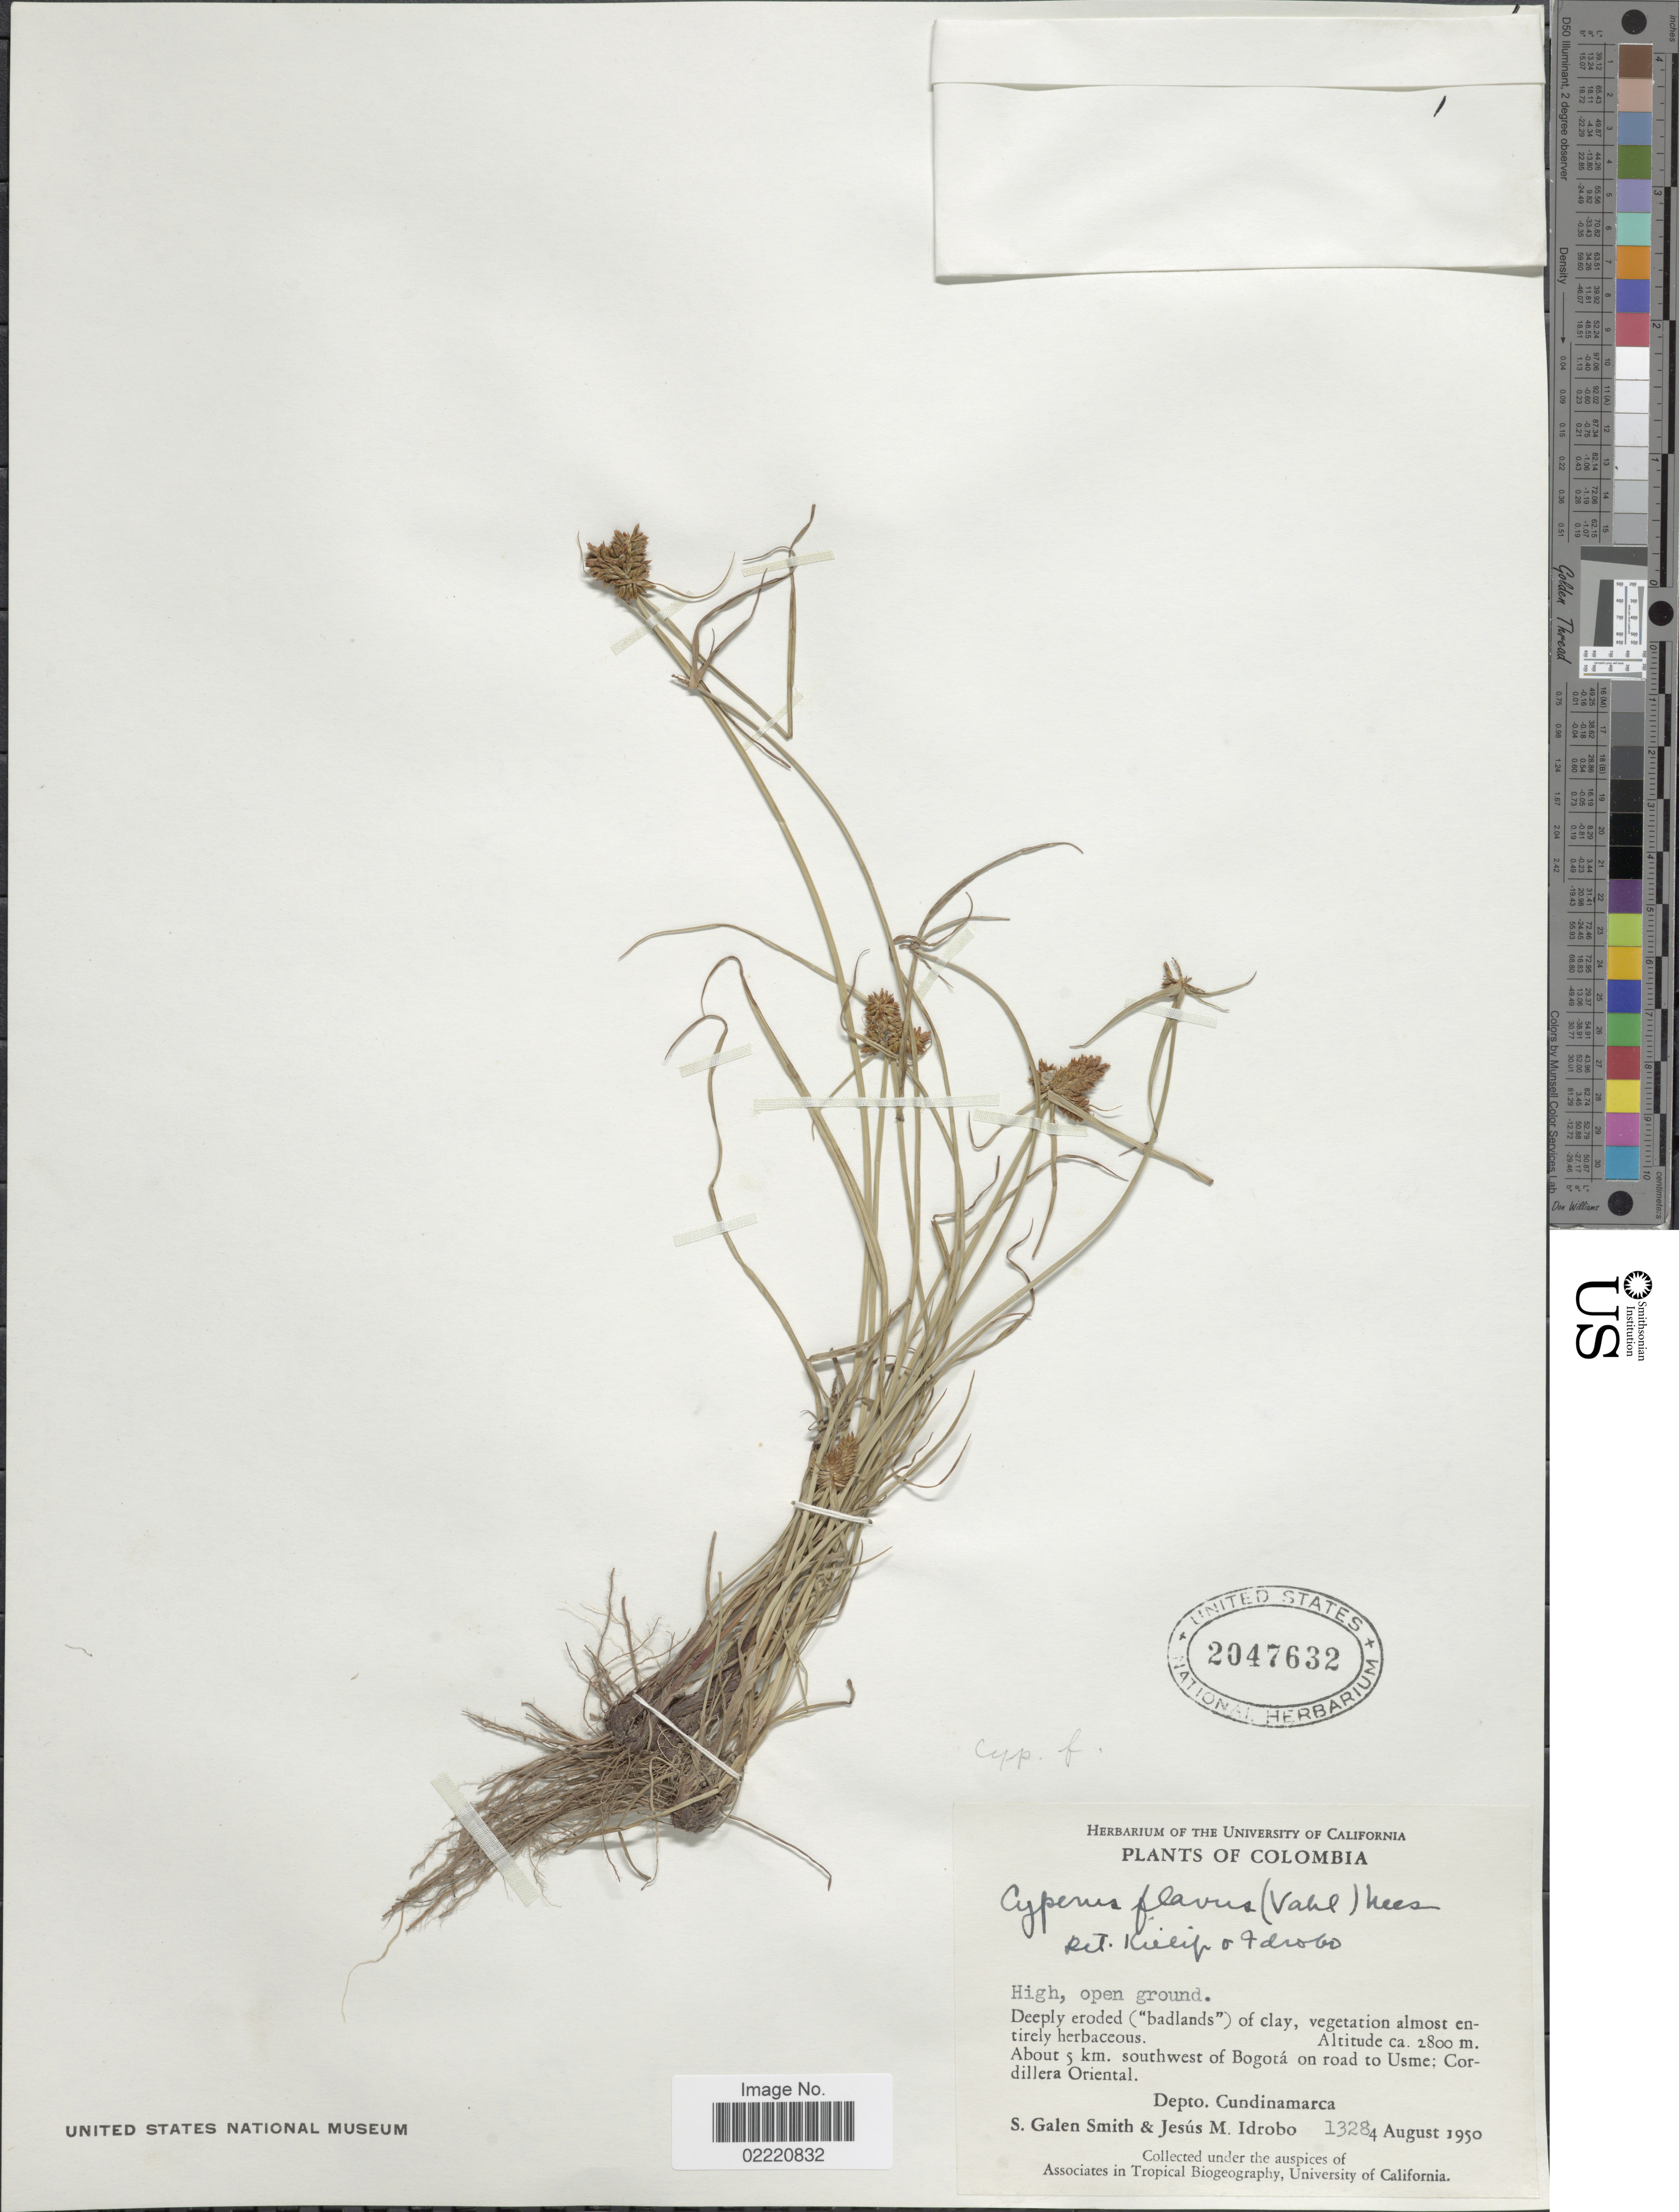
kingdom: Plantae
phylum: Tracheophyta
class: Liliopsida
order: Poales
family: Cyperaceae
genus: Cyperus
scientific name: Cyperus aggregatus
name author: (Willd.) Endl.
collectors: S. G. Smith & J. M. Idrobo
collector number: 1328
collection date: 1950-08-04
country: Colombia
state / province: Cundinamarca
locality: About 5 km. southwest of Bogota on road to Usme, Cordillera Oriental, Depto. Cundinamarca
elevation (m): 2800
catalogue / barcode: US 2047632